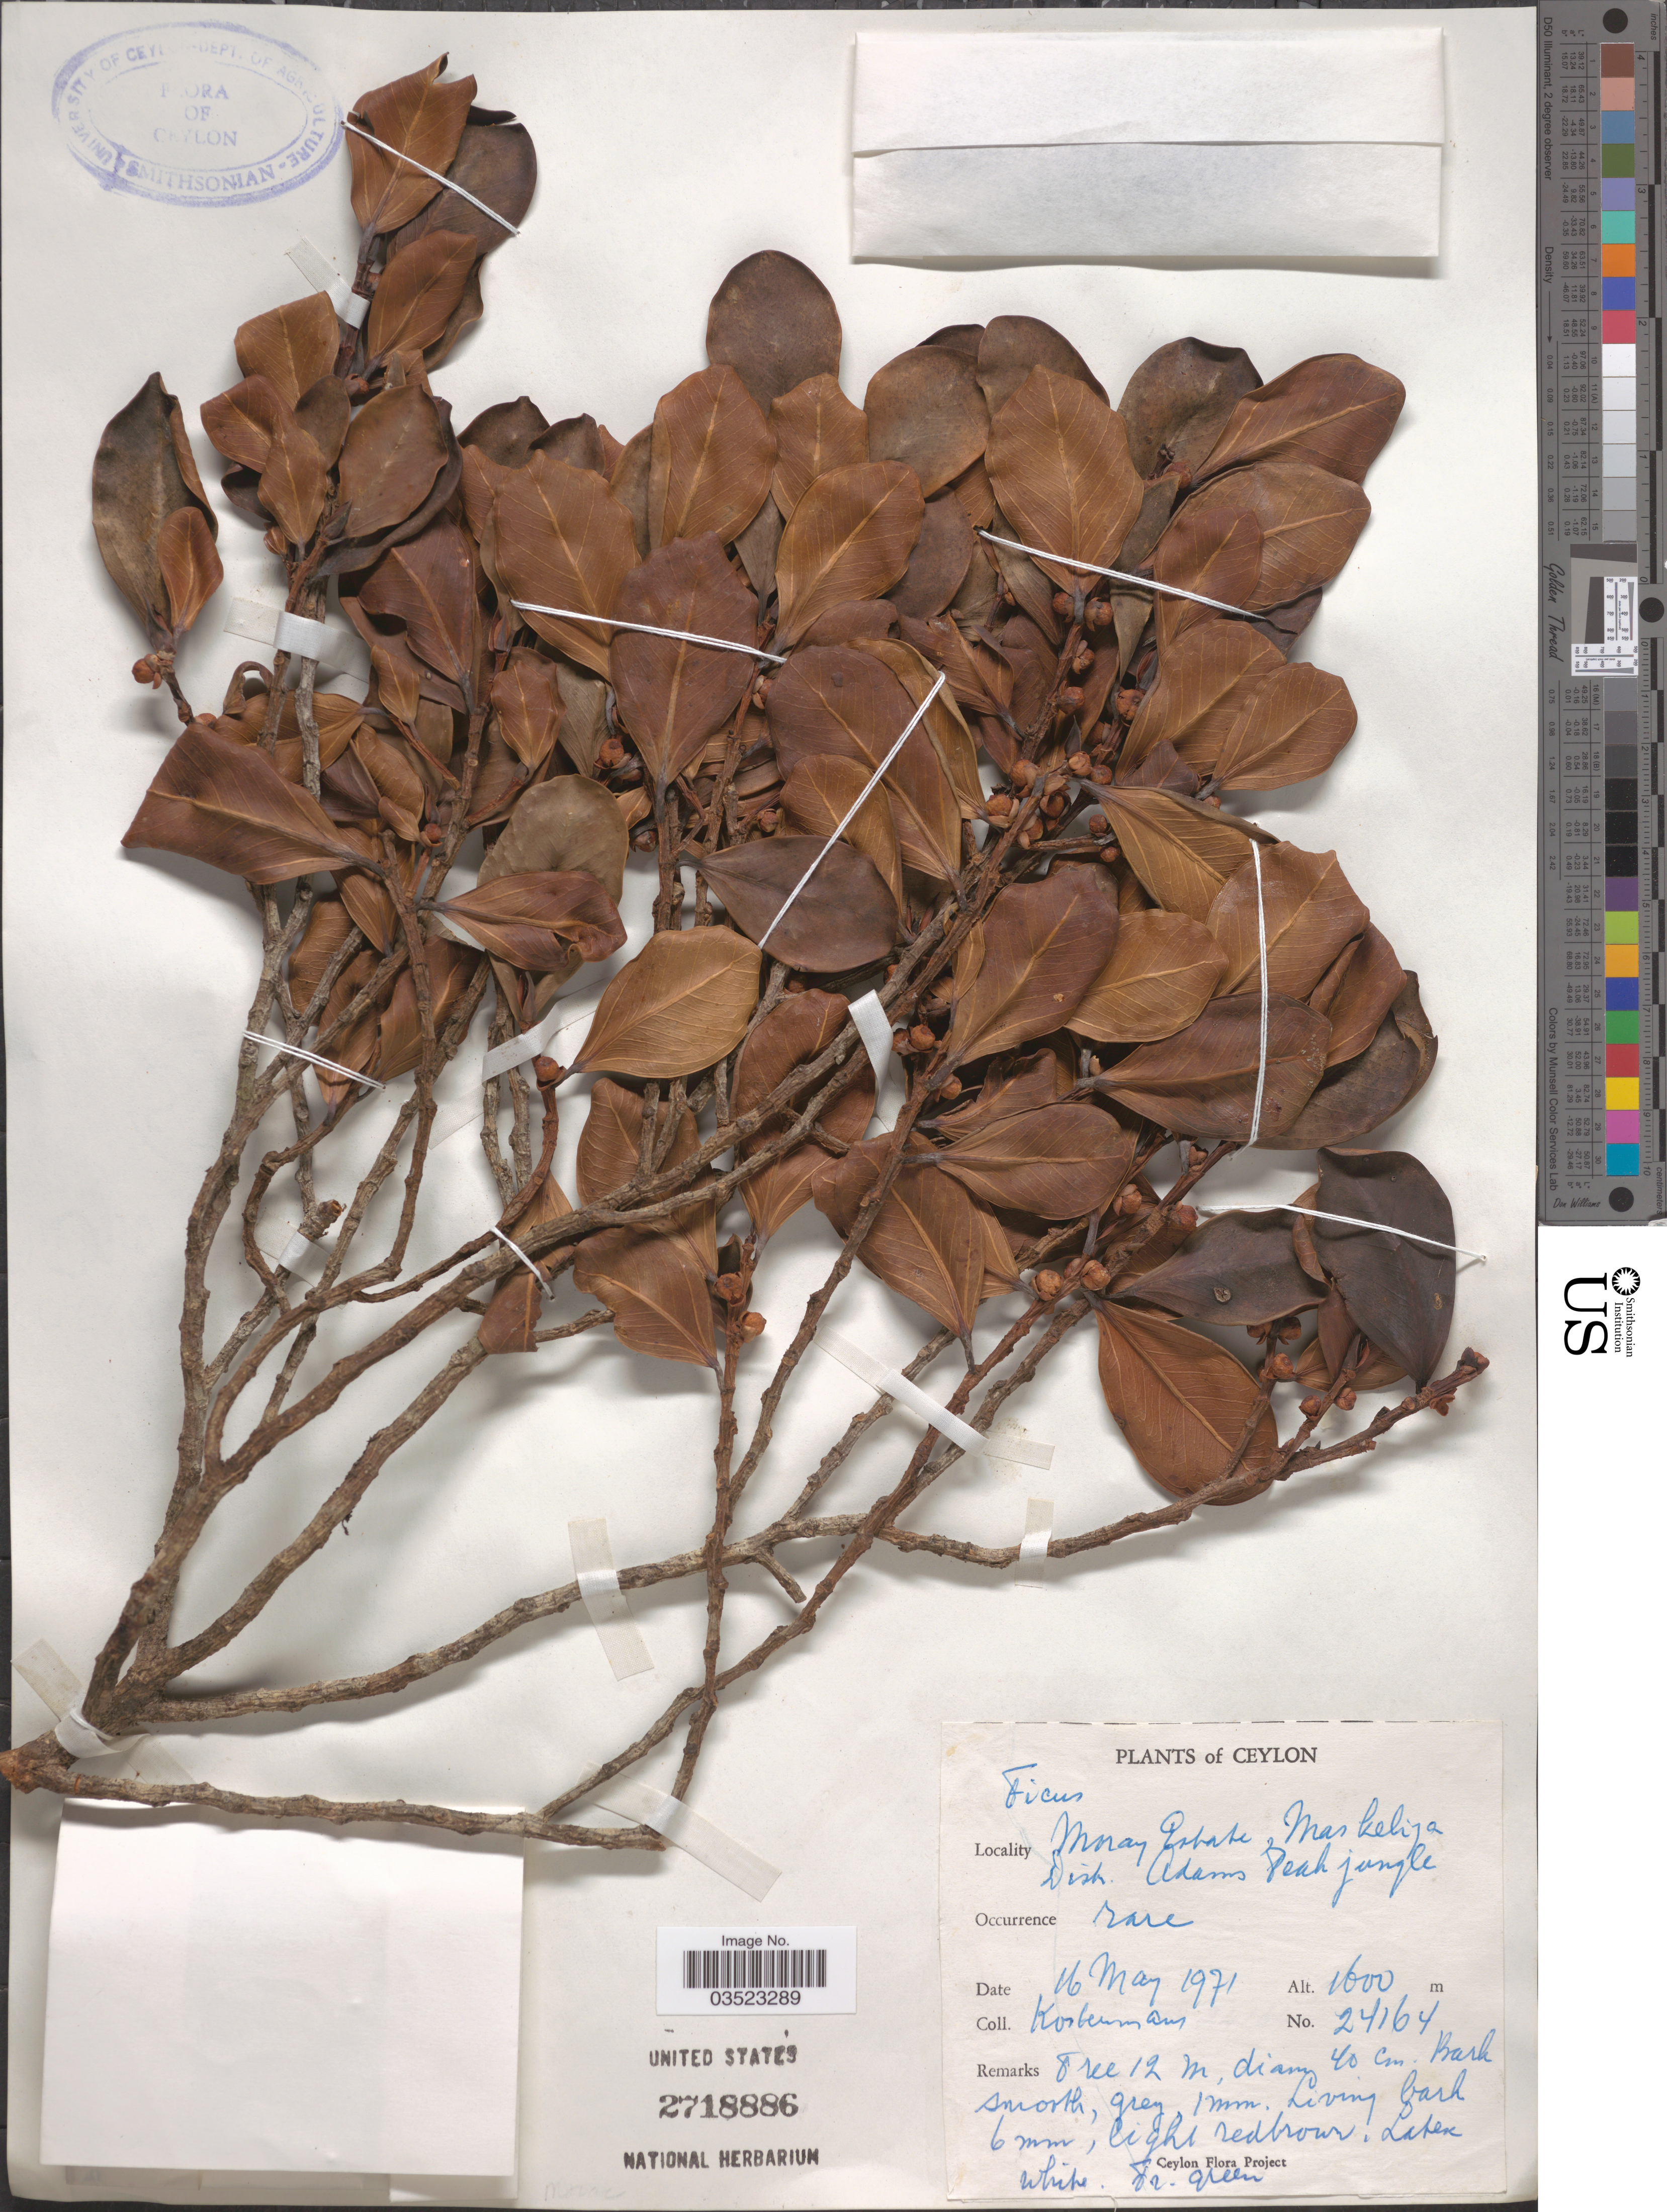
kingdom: Plantae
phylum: Tracheophyta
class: Magnoliopsida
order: Rosales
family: Moraceae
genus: Ficus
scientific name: Ficus sp.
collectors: Kostermans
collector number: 24164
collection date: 1971-05-16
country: Sri Lanka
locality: Ceylon. Moray Estate , Maskeliya Distr. Adams Peak jungle.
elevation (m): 1600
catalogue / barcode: US 2718886